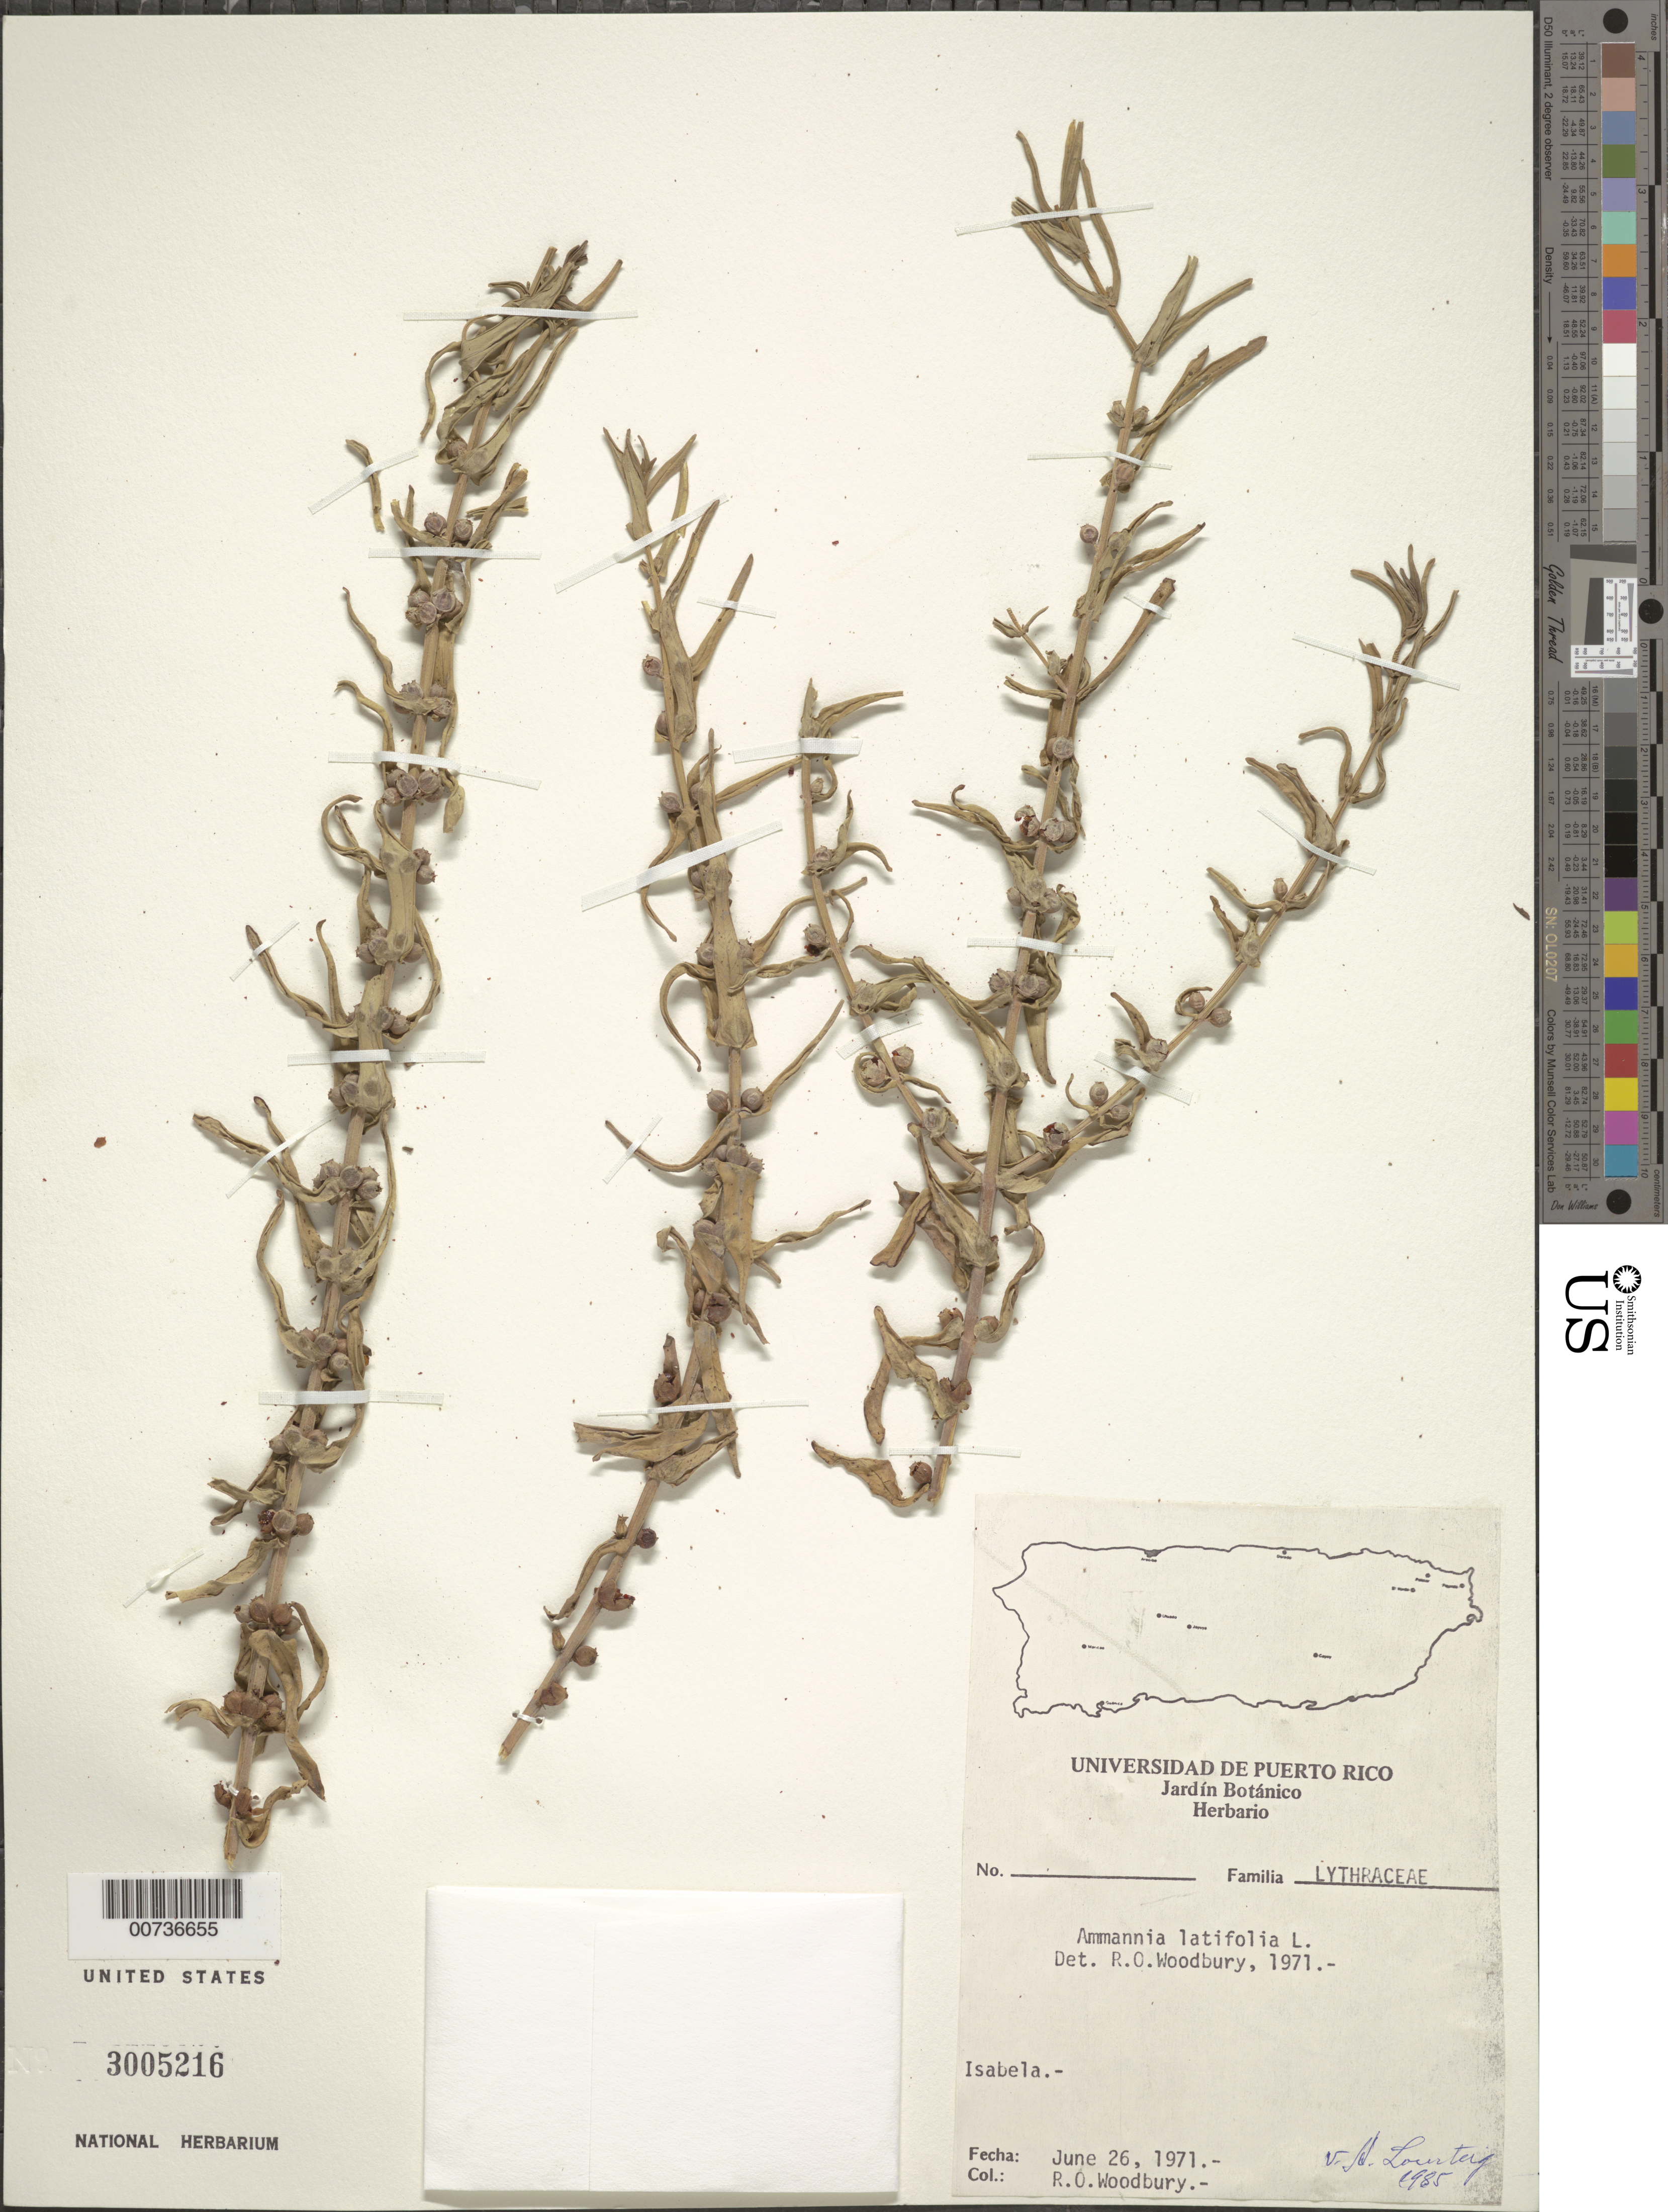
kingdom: Plantae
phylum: Tracheophyta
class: Magnoliopsida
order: Myrtales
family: Lythraceae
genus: Ammannia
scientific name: Ammannia latifolia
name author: L.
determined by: Woodbury, R. O.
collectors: R. O. Woodbury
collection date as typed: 26 Jun 1971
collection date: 1971-06-26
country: Puerto Rico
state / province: Isabela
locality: Isabela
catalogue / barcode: US 3005216